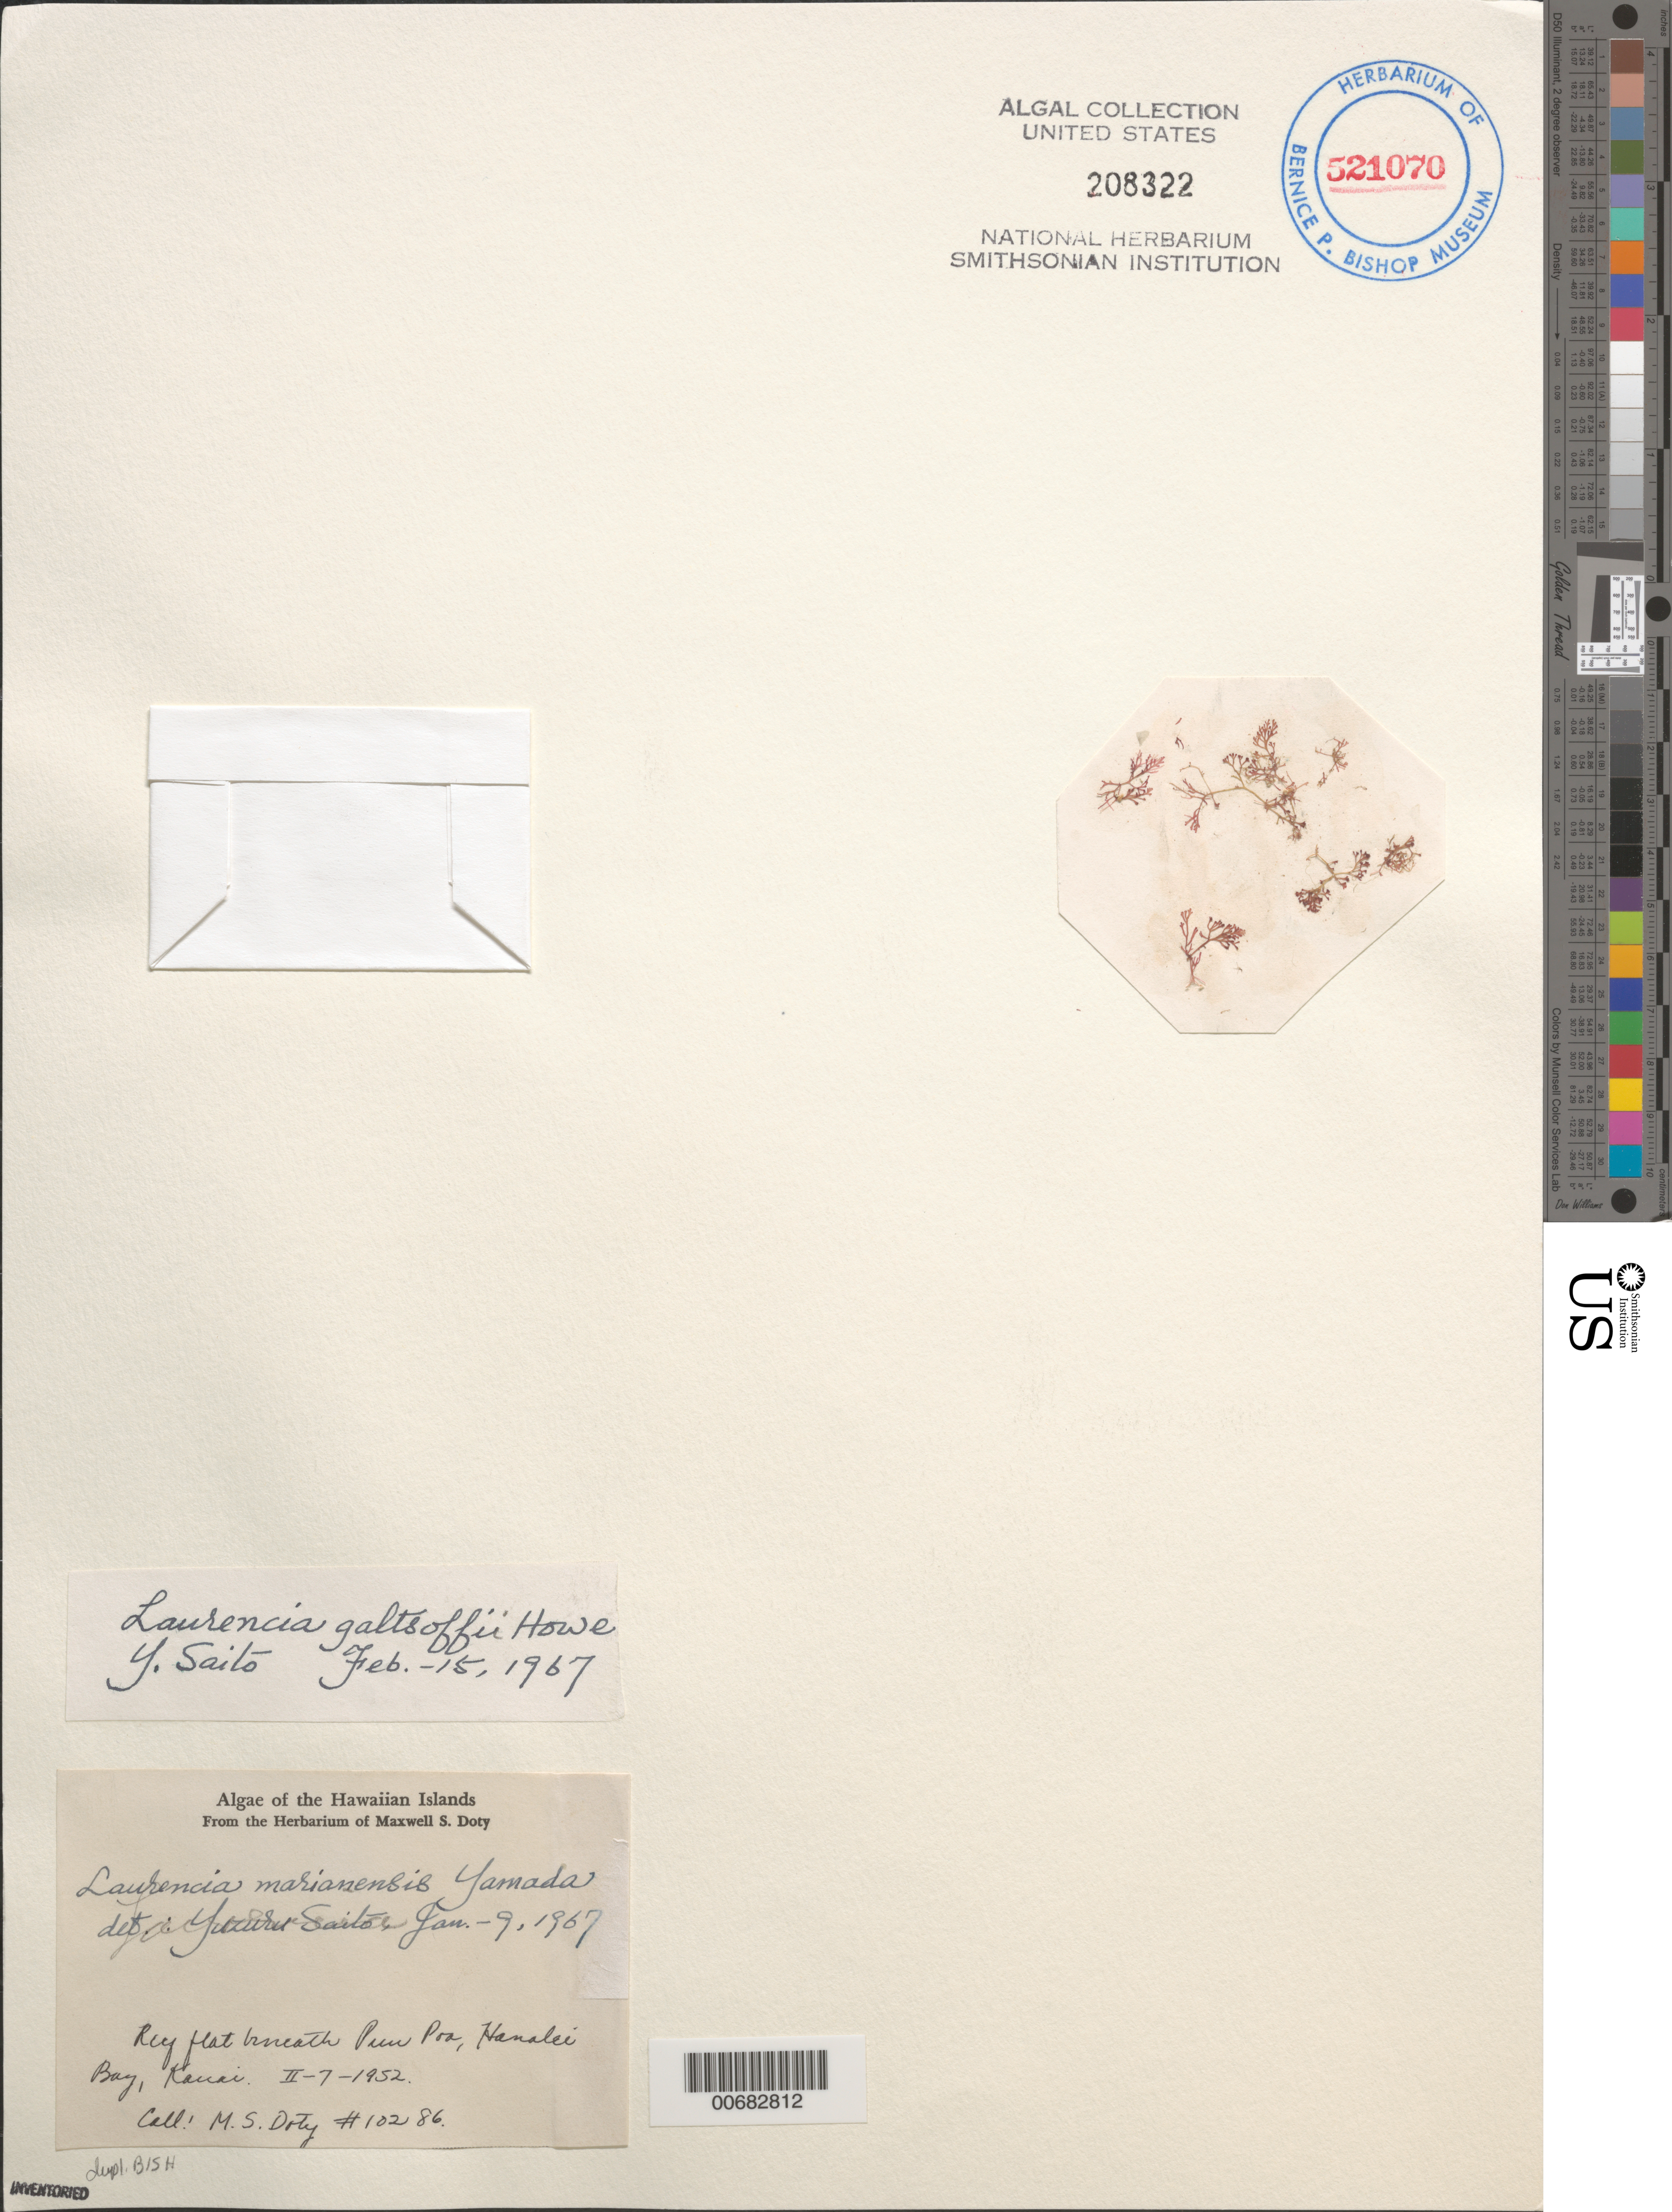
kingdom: Plantae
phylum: Rhodophyta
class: Florideophyceae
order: Ceramiales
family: Rhodomelaceae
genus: Laurencia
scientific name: Laurencia galtsoffii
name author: M. Howe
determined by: Saito, Y.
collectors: M. S. Doty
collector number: MSD 10286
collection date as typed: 02 Feb 1952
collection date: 1952-02-02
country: United States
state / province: Hawaii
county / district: Kauai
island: Kaua'i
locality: Puu Poa, Hanalei Bay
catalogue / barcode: US 208322